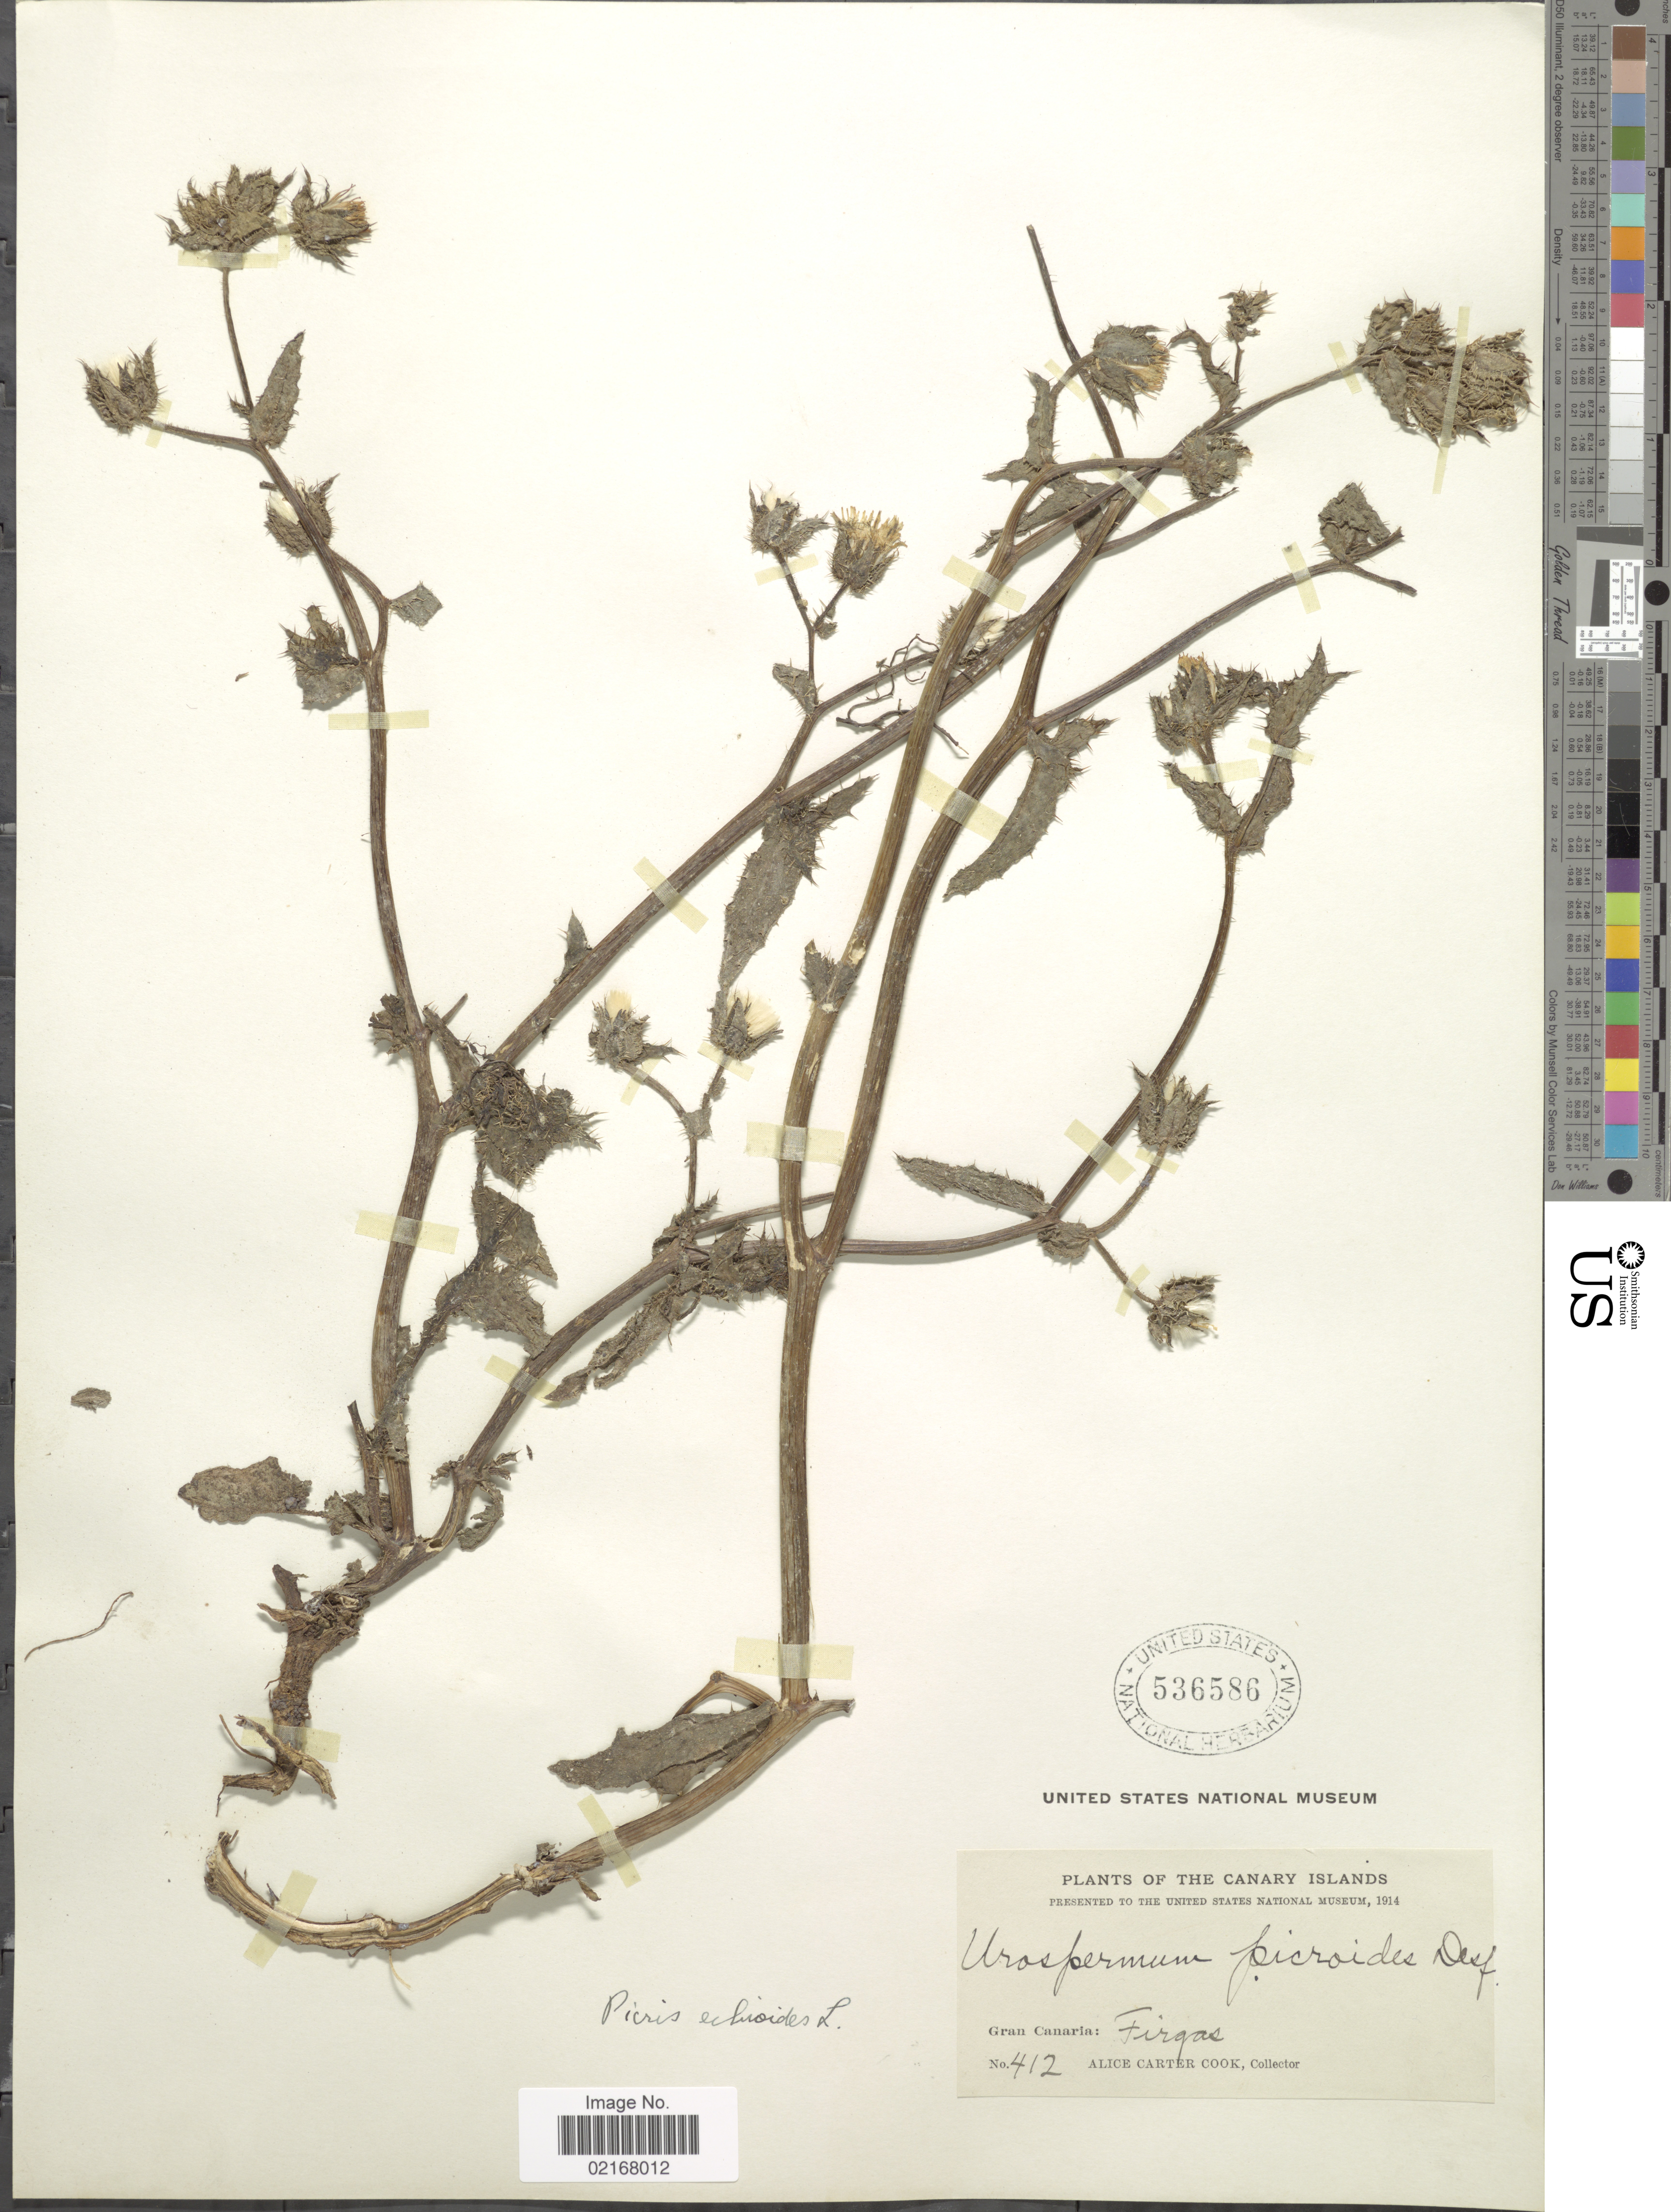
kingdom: Plantae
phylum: Tracheophyta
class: Magnoliopsida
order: Asterales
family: Asteraceae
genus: Helminthotheca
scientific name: Helminthotheca echioides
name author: (L.) Holub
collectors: Alice C. Cook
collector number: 412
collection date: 1914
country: Spain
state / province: Canarias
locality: Canary Islands. Gran Canaria: Firgas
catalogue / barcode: US 536586